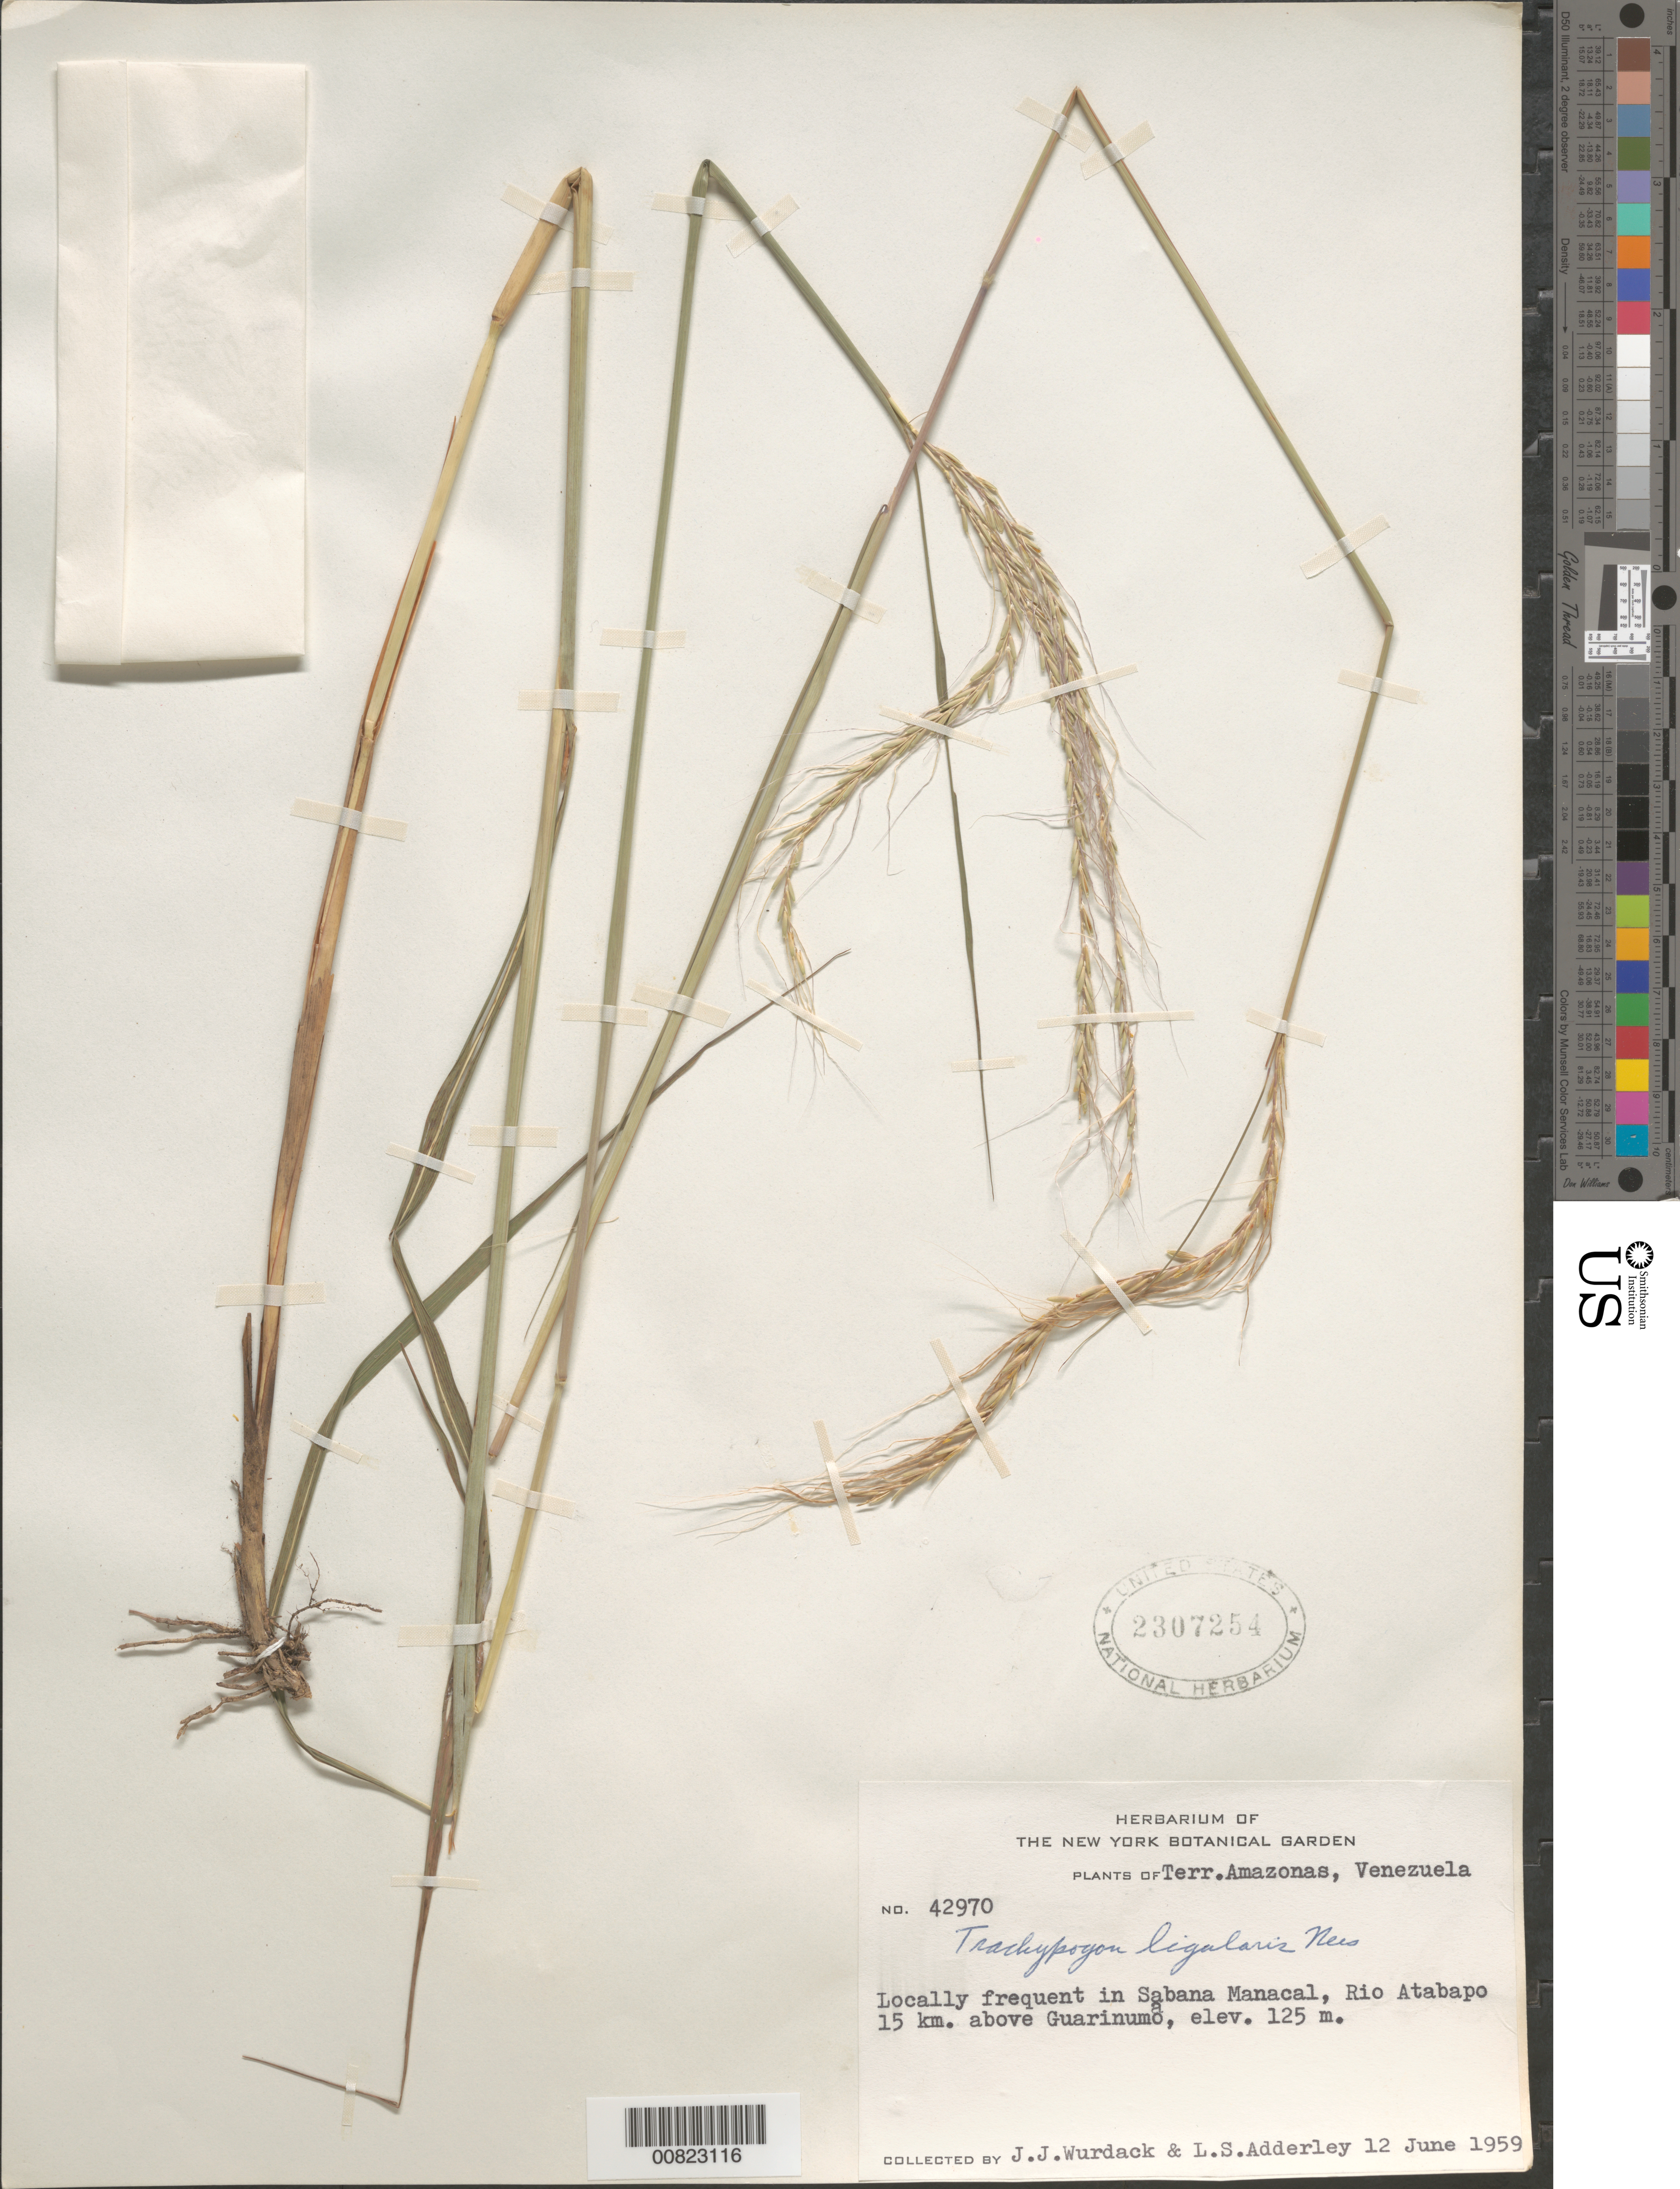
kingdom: Plantae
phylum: Tracheophyta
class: Liliopsida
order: Poales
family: Poaceae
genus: Trachypogon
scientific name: Trachypogon ligularis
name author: Nees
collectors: J. J. Wurdack & L. S. Adderley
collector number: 42970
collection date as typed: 12-Jun-59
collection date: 1959-06-12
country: Venezuela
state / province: Amazonas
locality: Savanna Manacal, Río Atabapo, 15 km above Guarinumo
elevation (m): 125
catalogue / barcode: US 2307254